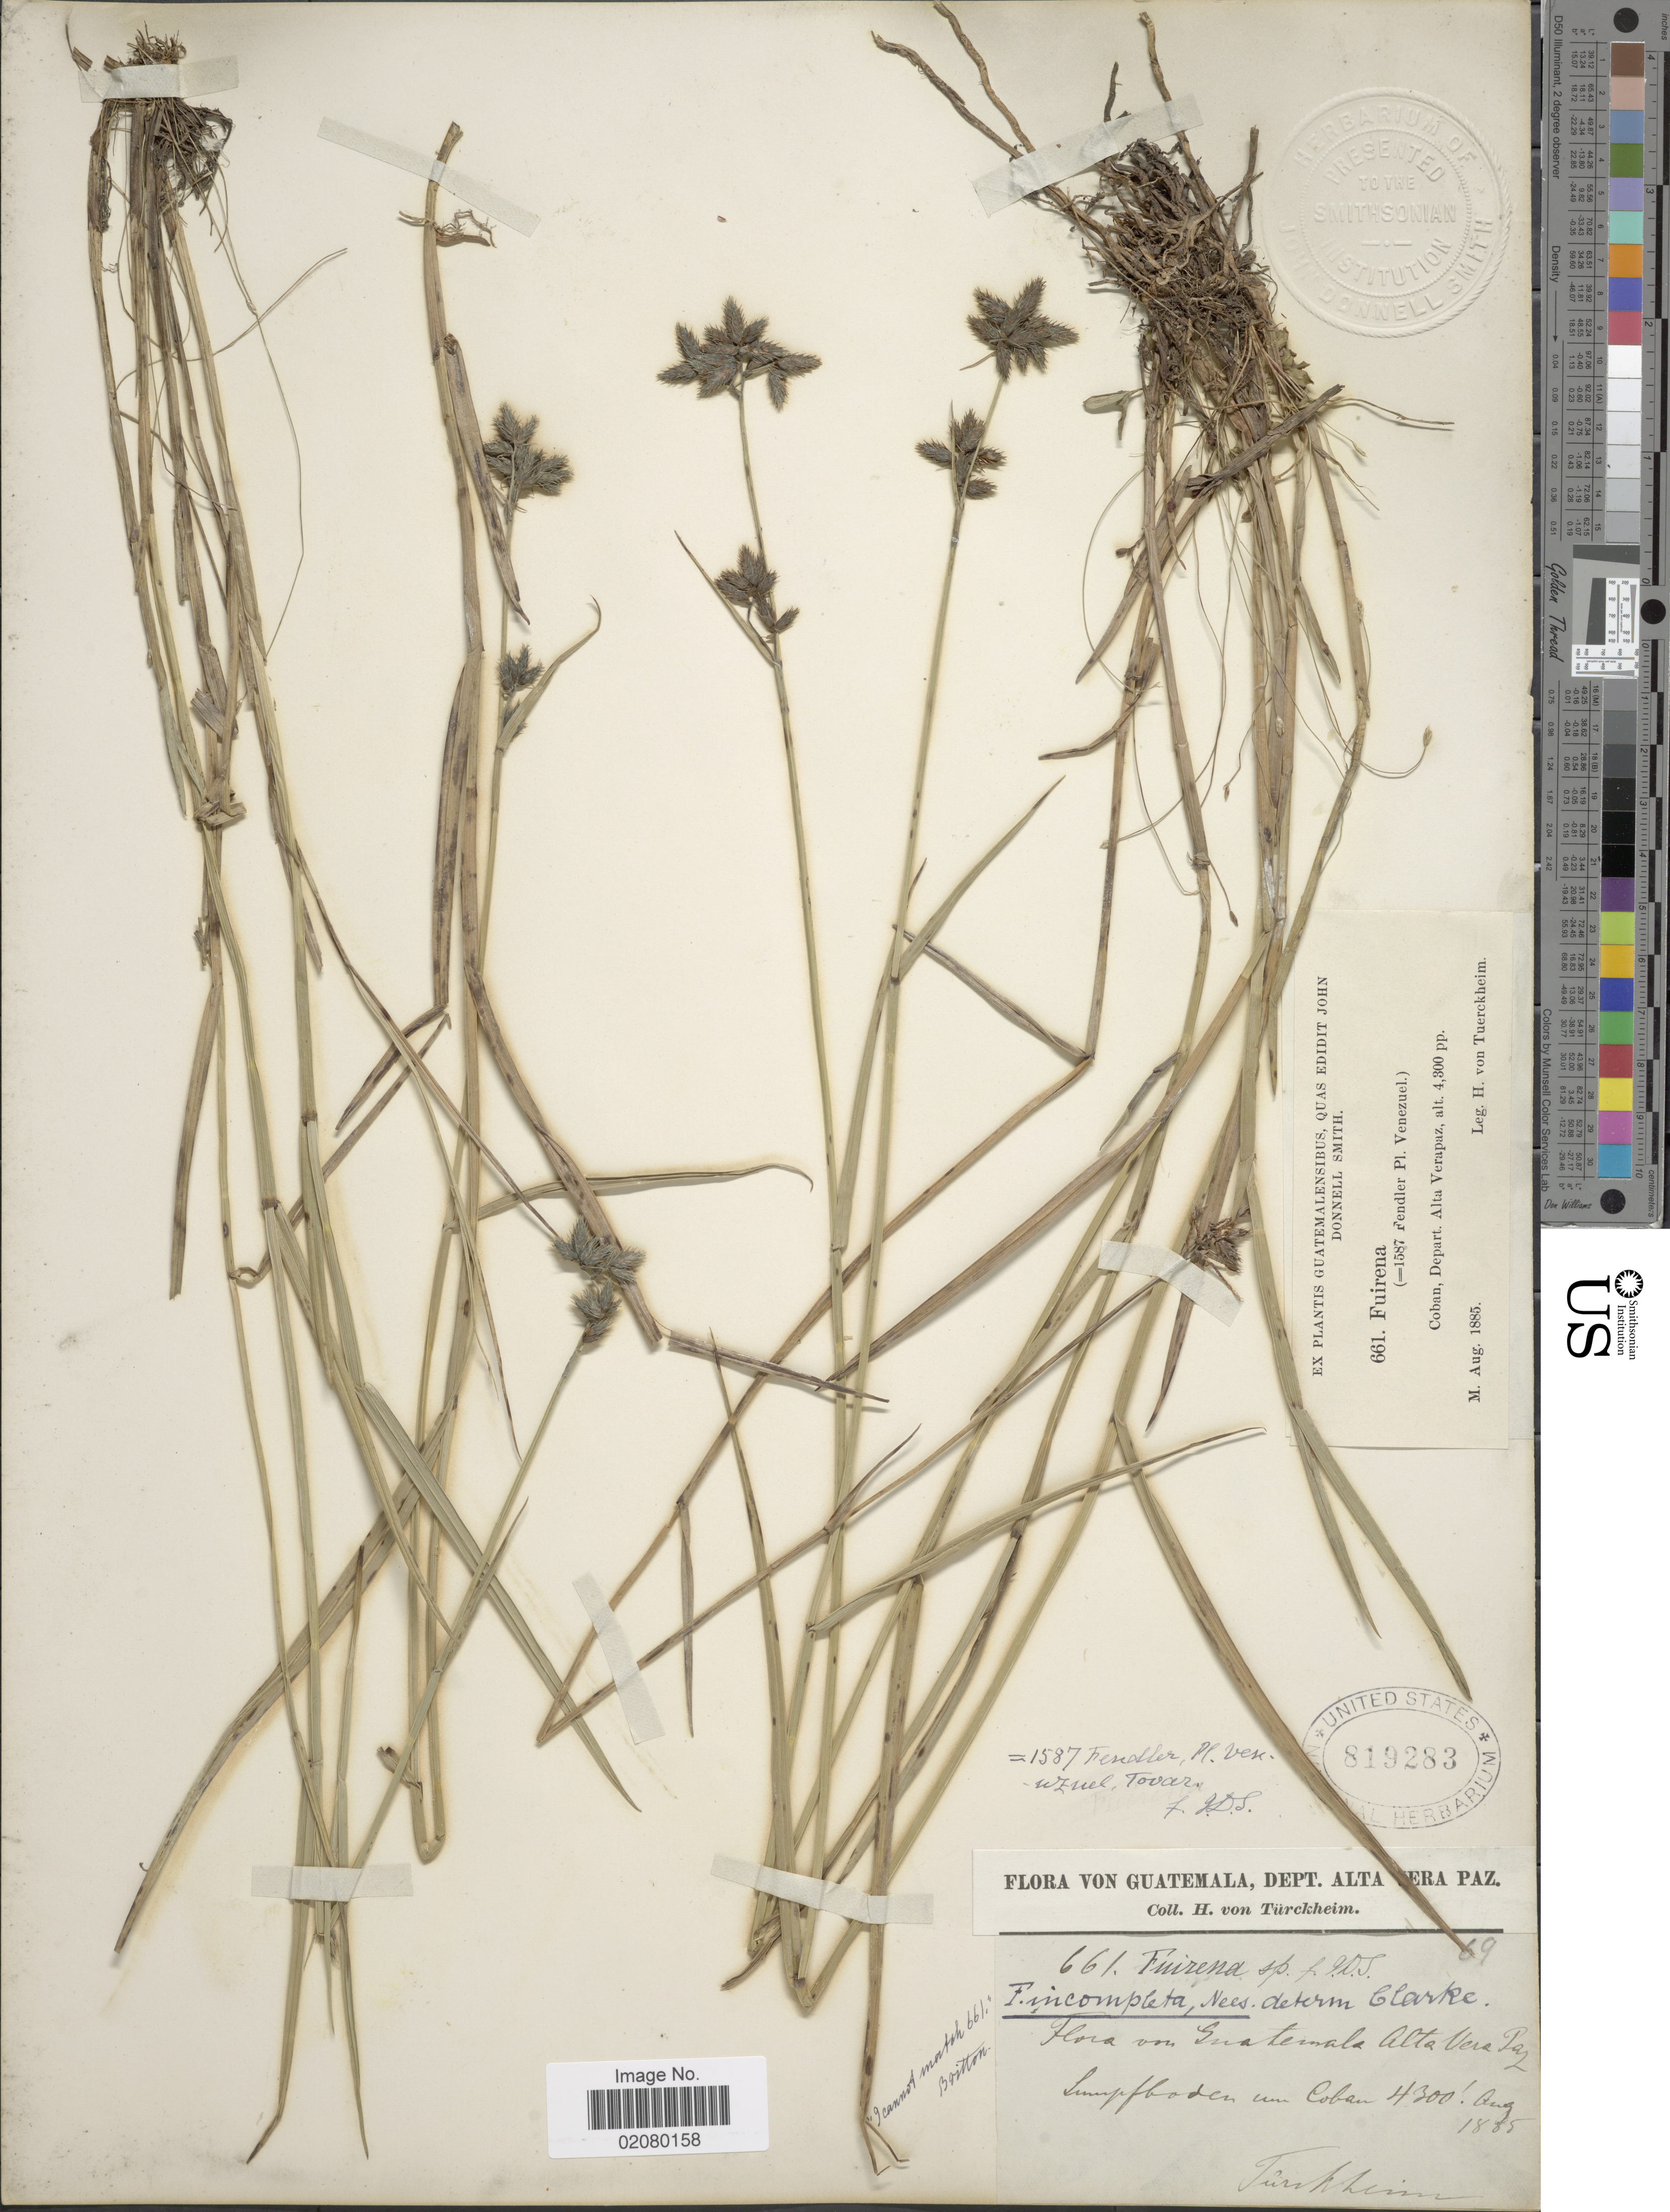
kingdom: Plantae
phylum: Tracheophyta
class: Liliopsida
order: Poales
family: Cyperaceae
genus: Fuirena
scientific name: Fuirena incompleta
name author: Nees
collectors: H. von Türckheim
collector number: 661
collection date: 1885-08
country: Guatemala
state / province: Alta Verapaz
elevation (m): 1311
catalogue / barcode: US 819283